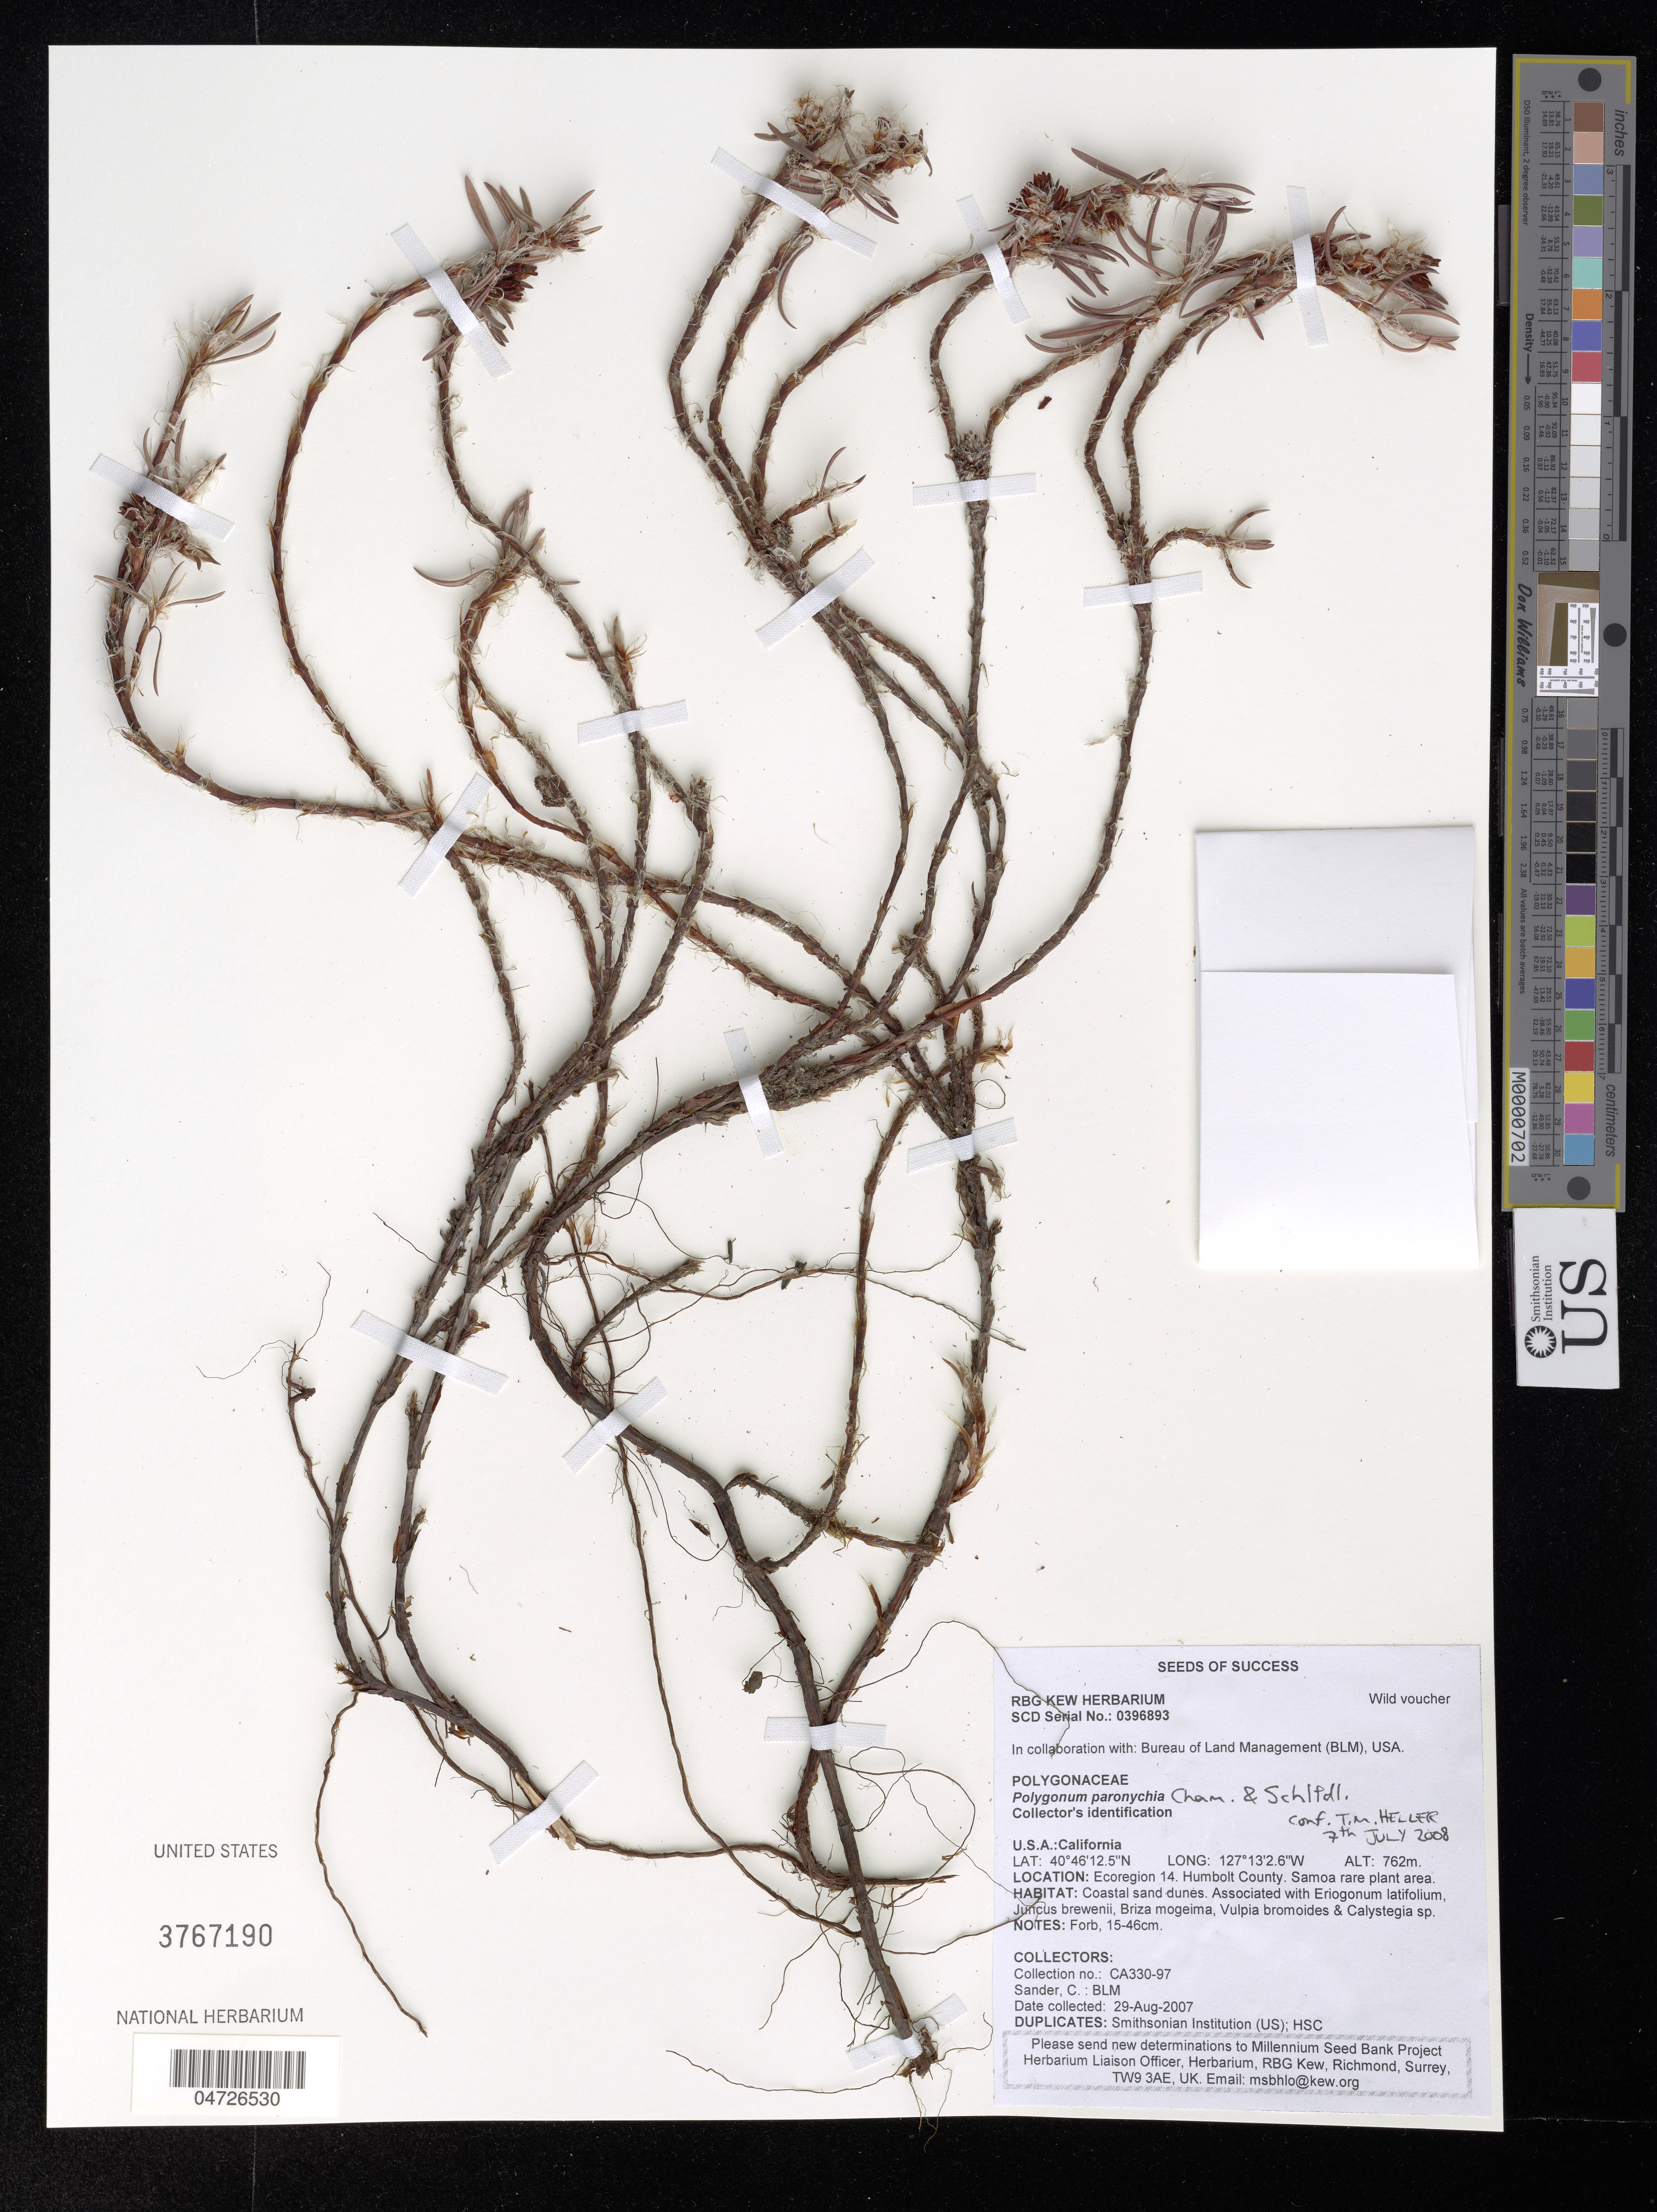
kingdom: Plantae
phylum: Tracheophyta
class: Magnoliopsida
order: Caryophyllales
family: Polygonaceae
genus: Polygonum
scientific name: Polygonum paronychia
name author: Cham. & Schltdl.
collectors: C. Sander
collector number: CA330-97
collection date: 2007-08-29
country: United States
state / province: California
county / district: Humboldt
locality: Ecoregion 14. Humbolt County. Samoa rare plant area.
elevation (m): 762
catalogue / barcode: US 3767190